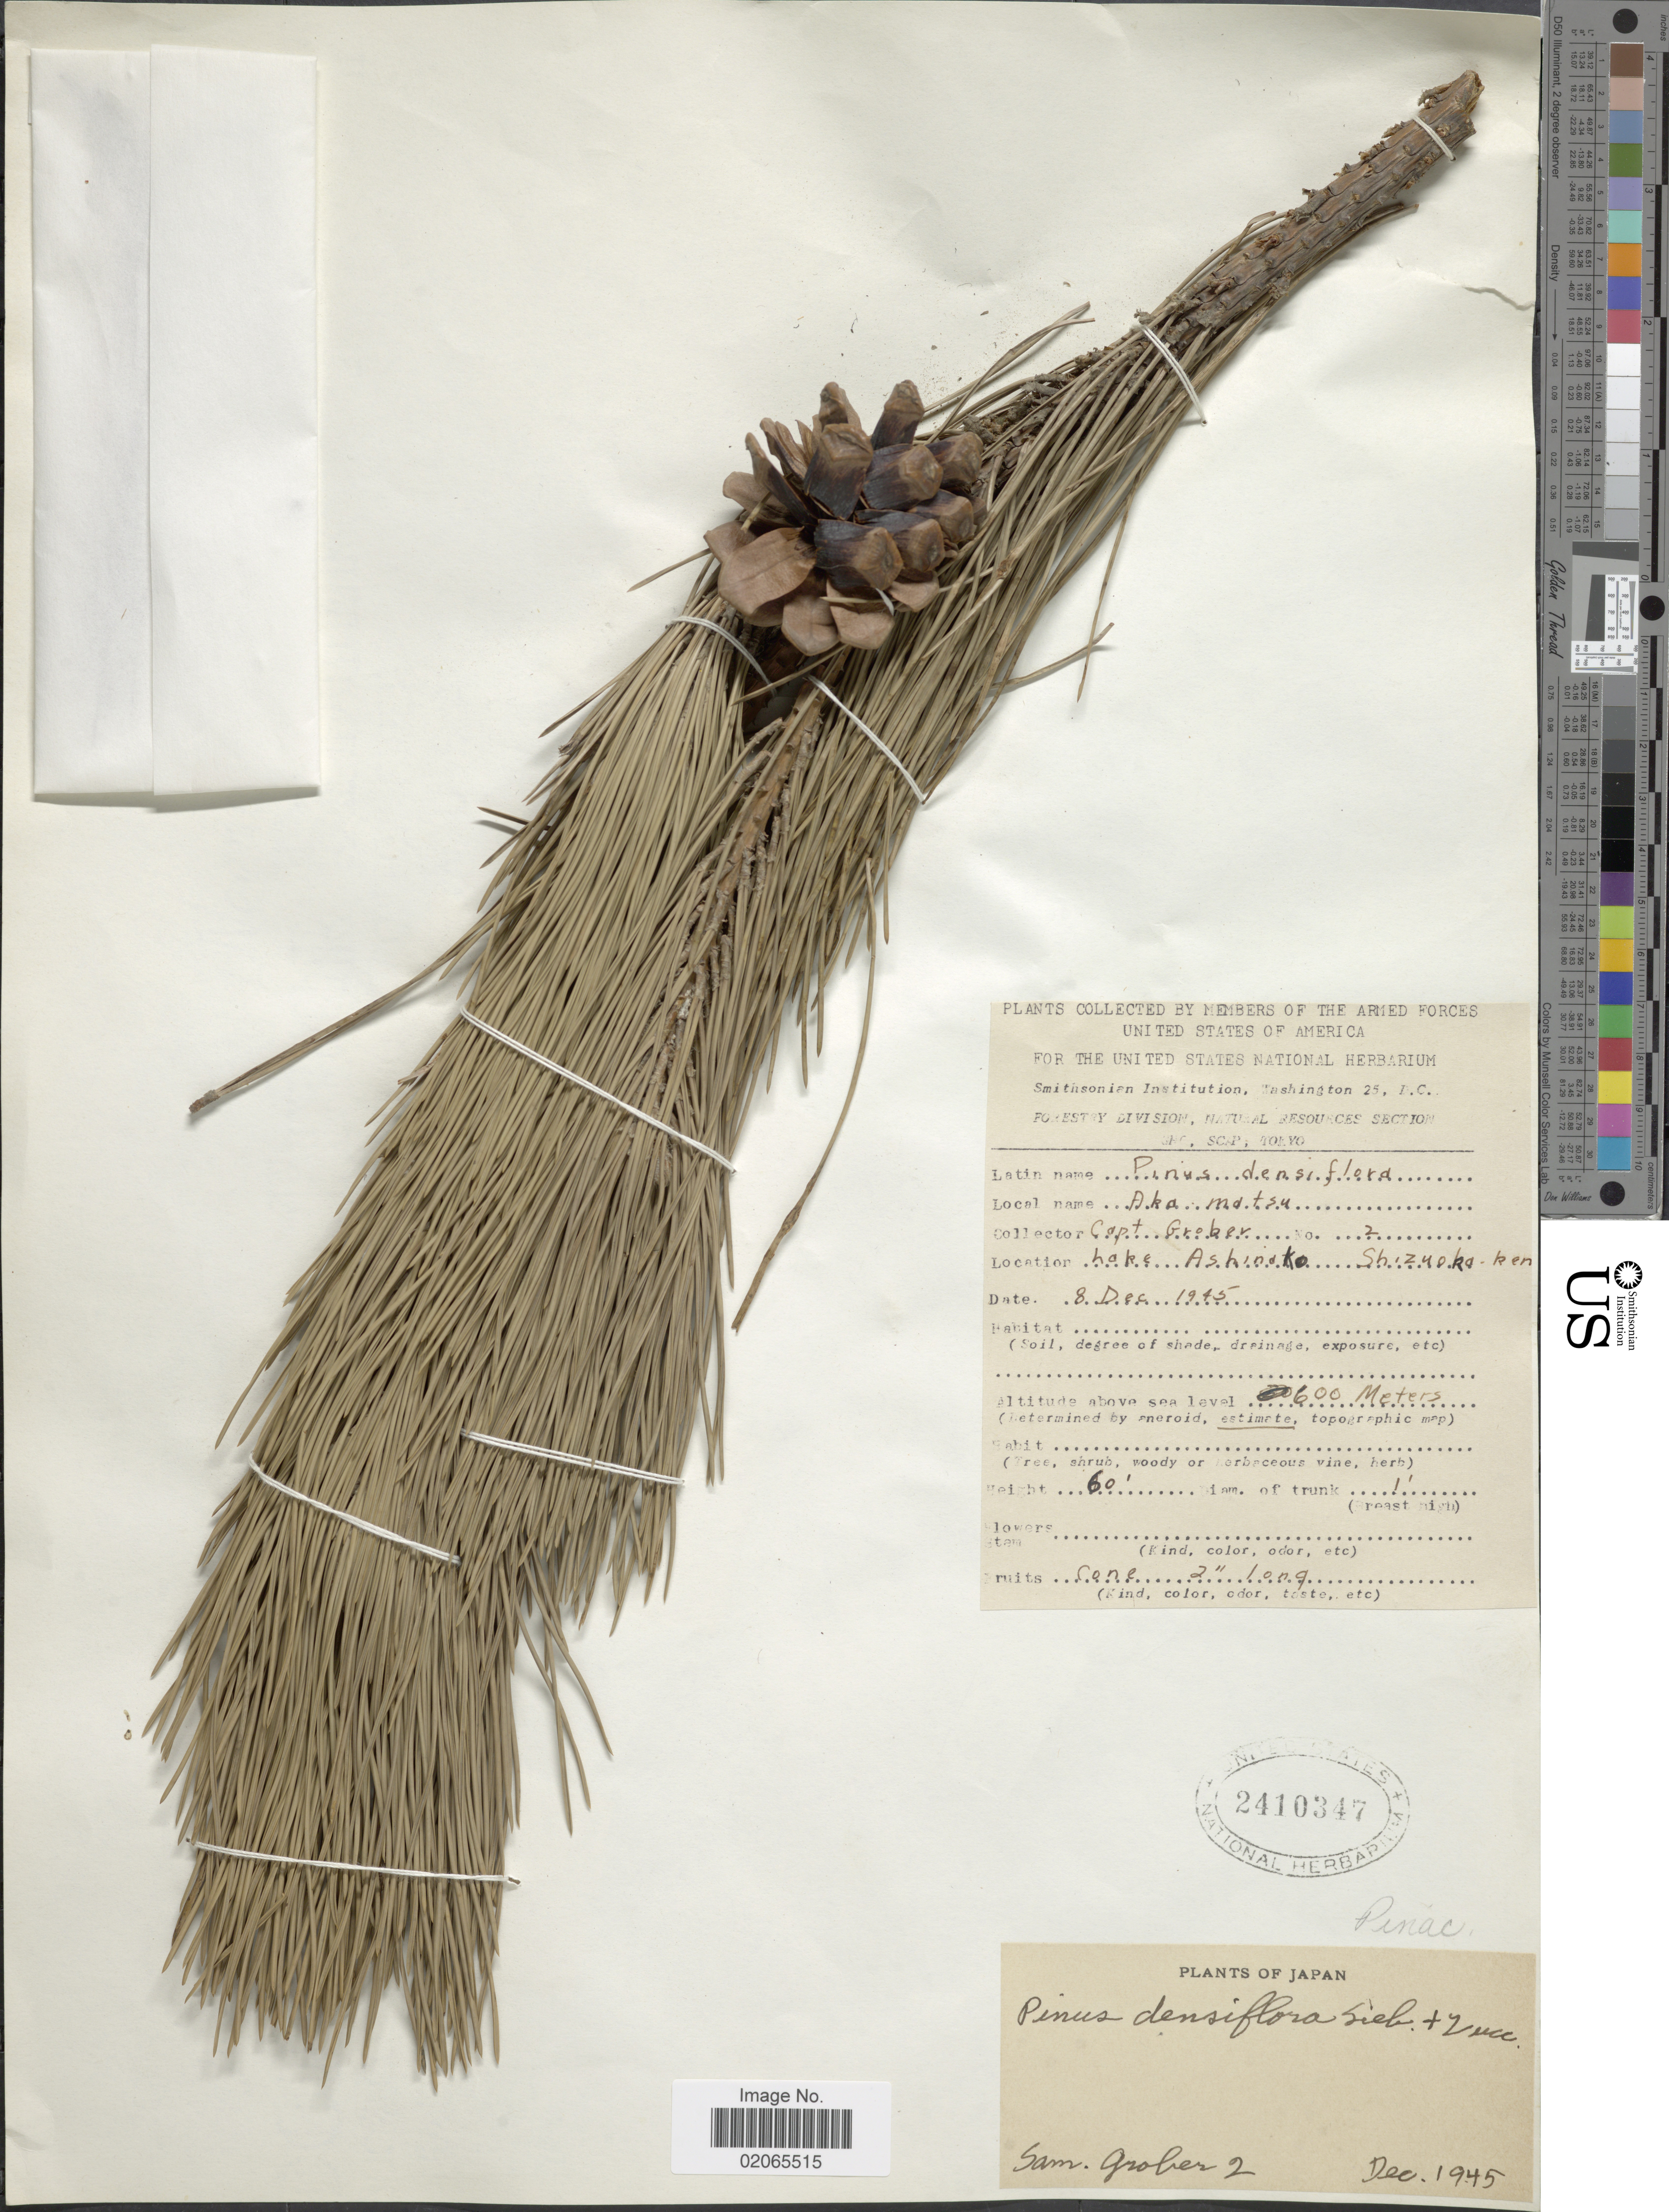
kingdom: Plantae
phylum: Tracheophyta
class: Pinopsida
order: Pinales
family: Pinaceae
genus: Pinus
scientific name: Pinus densiflora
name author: Siebold & Zucc.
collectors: S. Grober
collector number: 2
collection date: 1945-12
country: Japan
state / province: Sizuoka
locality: Lake Ashinsko, Shizuoka-ken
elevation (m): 600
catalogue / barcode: US 2410347